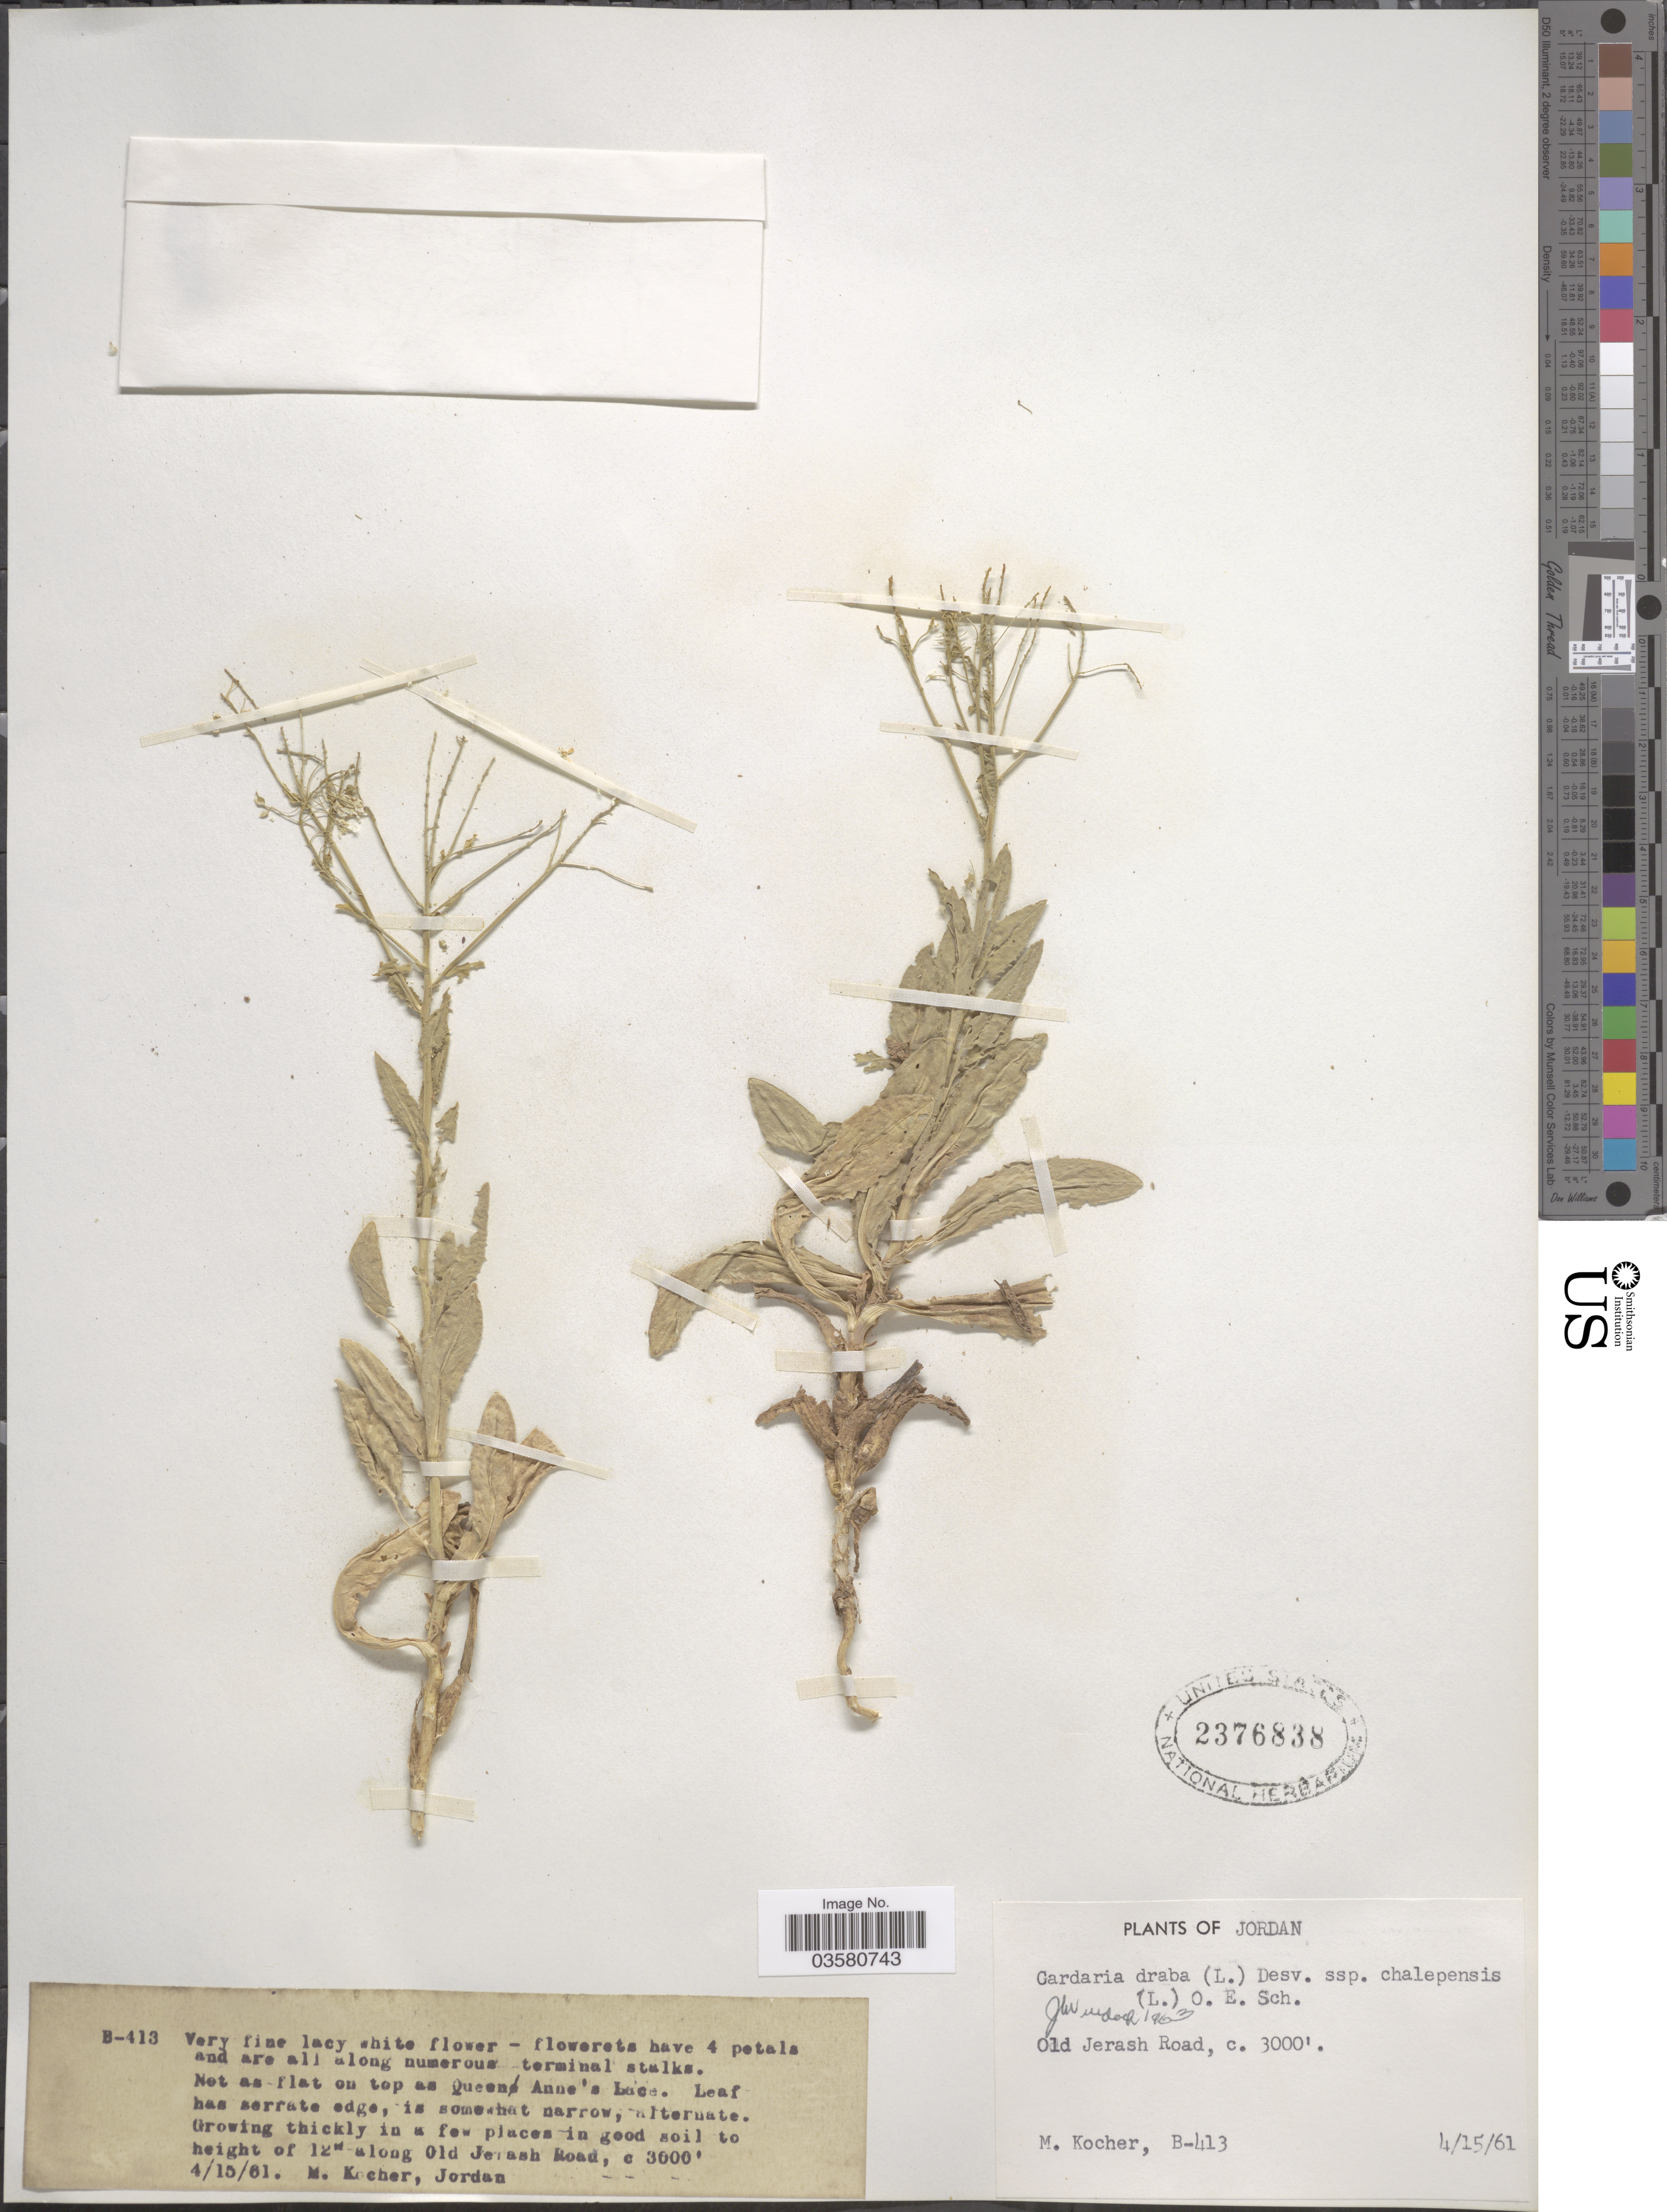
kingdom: Plantae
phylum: Tracheophyta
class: Magnoliopsida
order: Brassicales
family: Brassicaceae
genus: Lepidium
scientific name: Lepidium chalepense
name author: L.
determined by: Strong, M. T., (US), Smithsonian Institution - National Museum of Natural History (UNITED STATES)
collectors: M. Kocher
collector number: B-413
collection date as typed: Transcribed d/m/y: 15/4/61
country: Jordan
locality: Old Jerash Road.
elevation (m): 914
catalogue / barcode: US 2376838